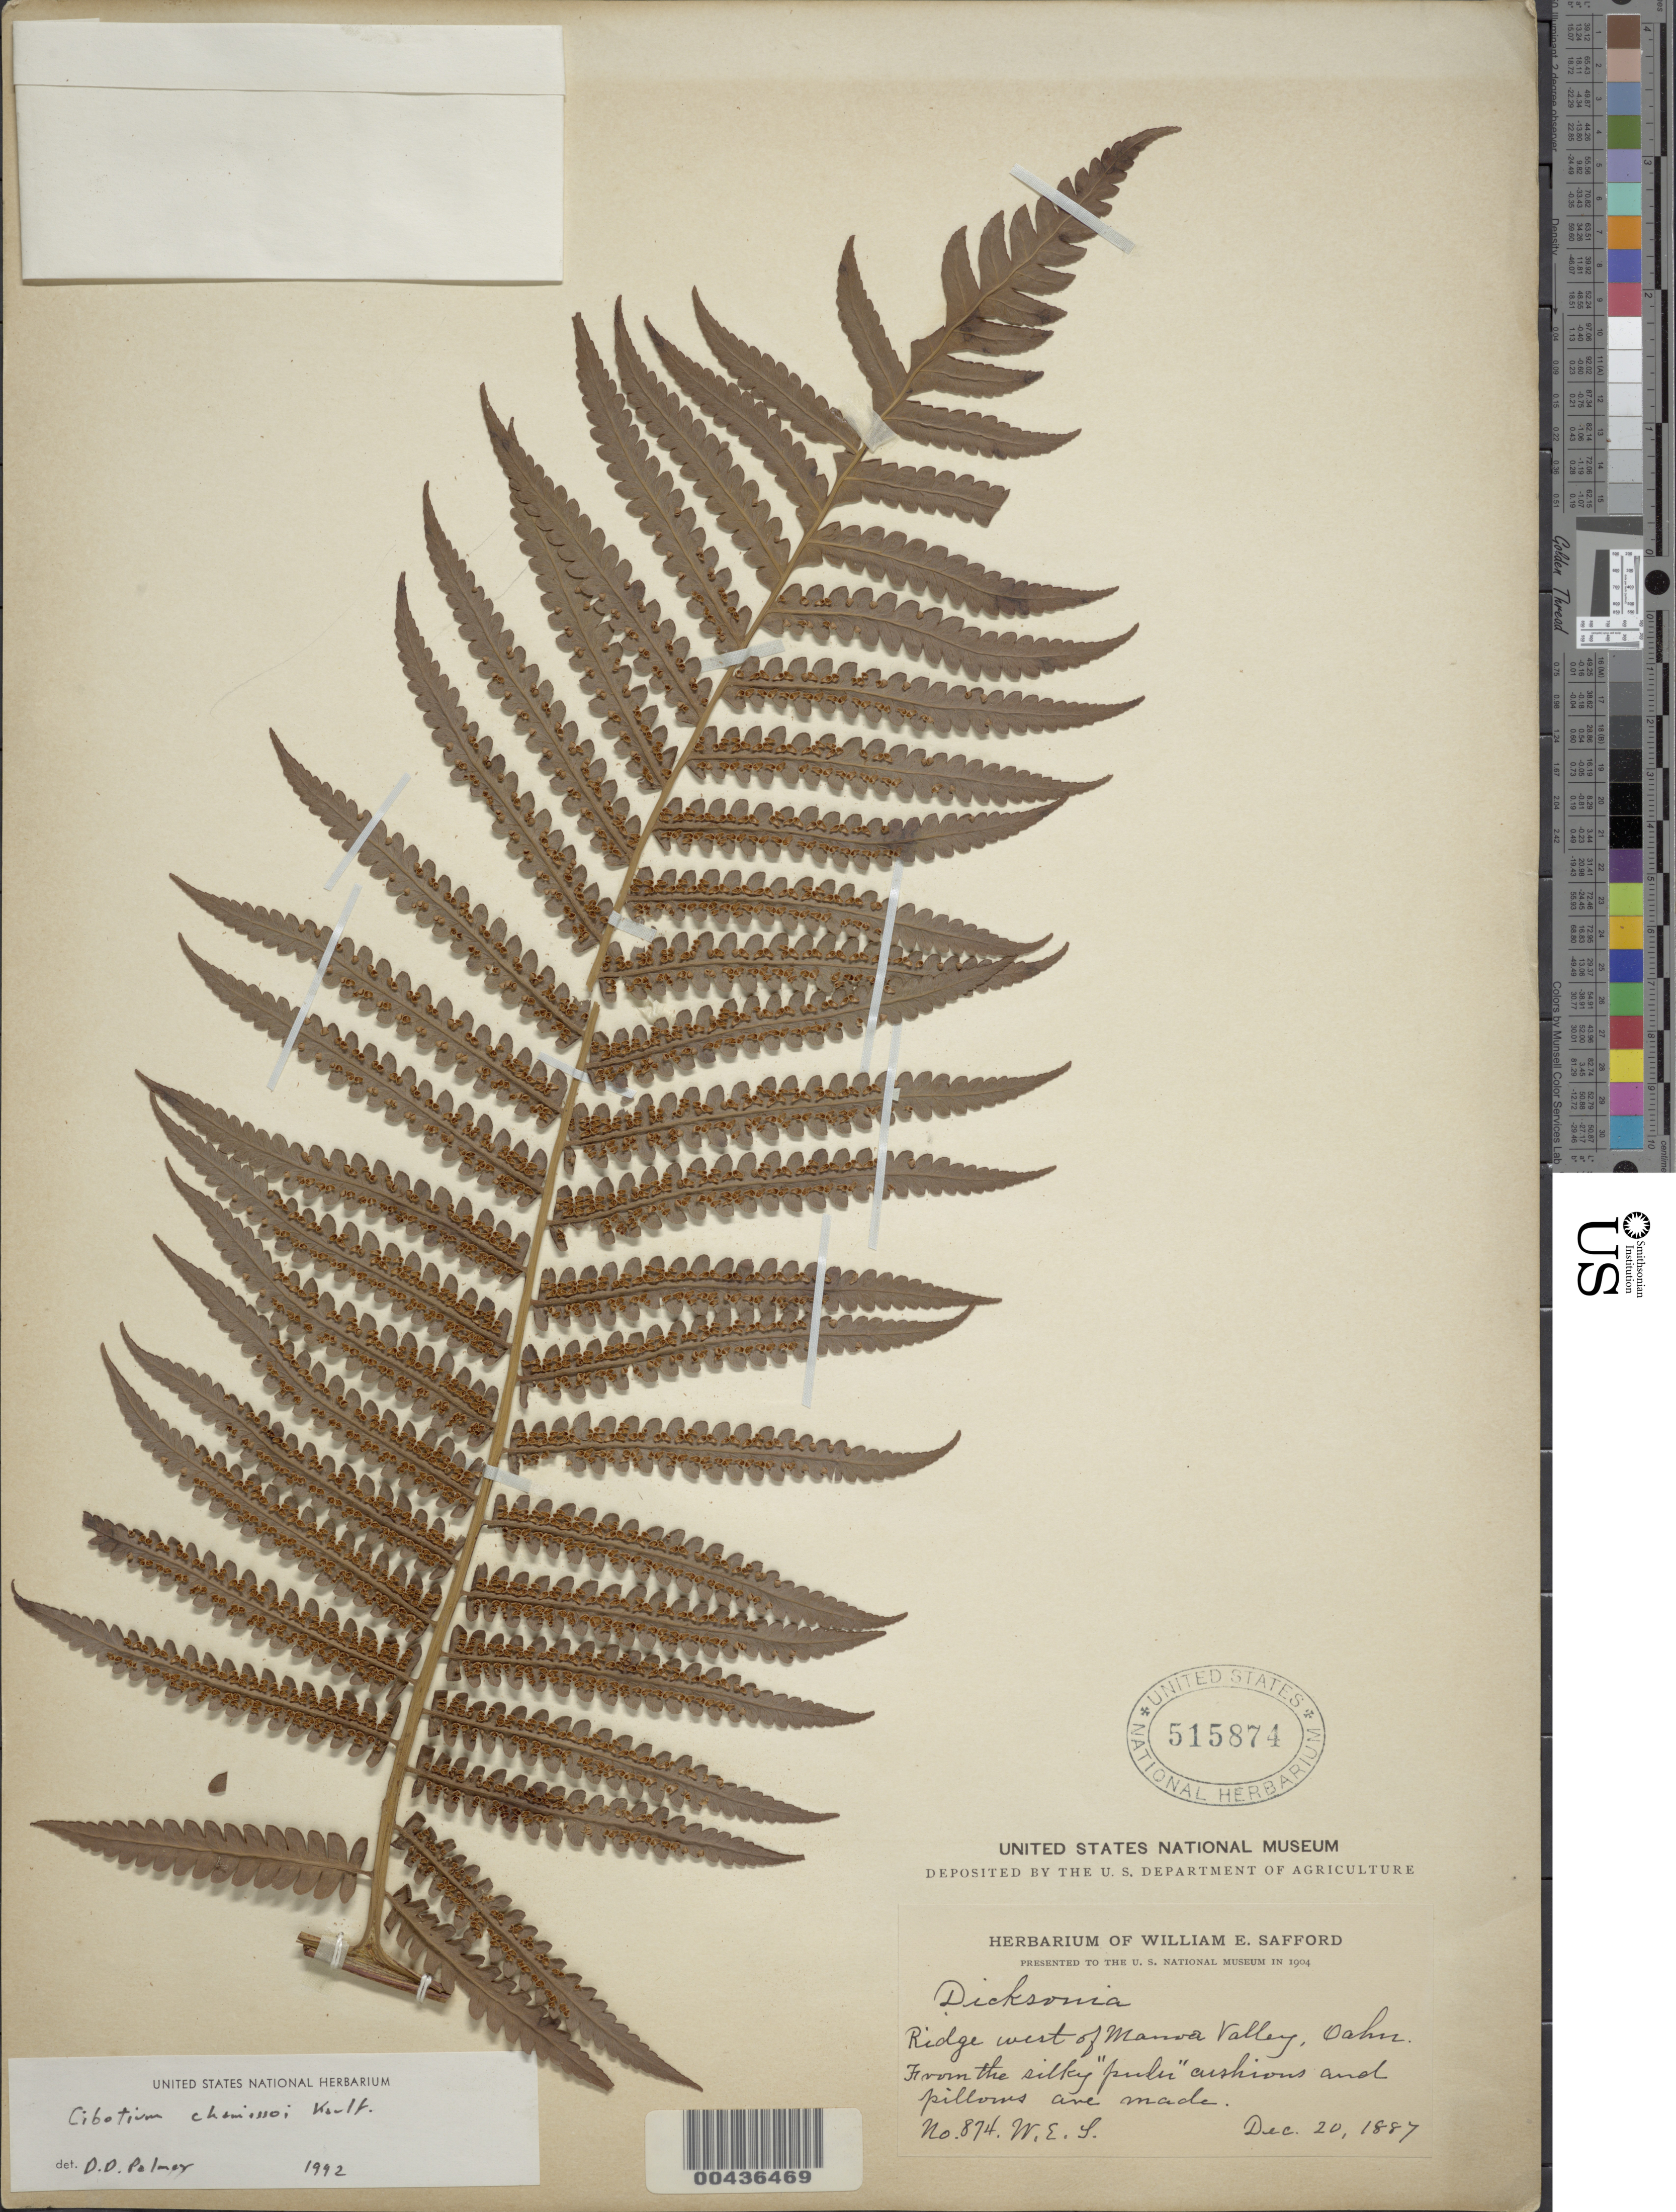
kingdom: Plantae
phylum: Tracheophyta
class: Polypodiopsida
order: Cyatheales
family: Cibotiaceae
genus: Cibotium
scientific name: Cibotium glaucum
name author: (Sm.) Hook. & Arn.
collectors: W. E. Safford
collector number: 874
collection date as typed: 20 Dec 1887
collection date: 1887-12-20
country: United States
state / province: Hawaii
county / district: Honolulu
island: Oahu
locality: Ridge W of Manoa Valley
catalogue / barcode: US 515874